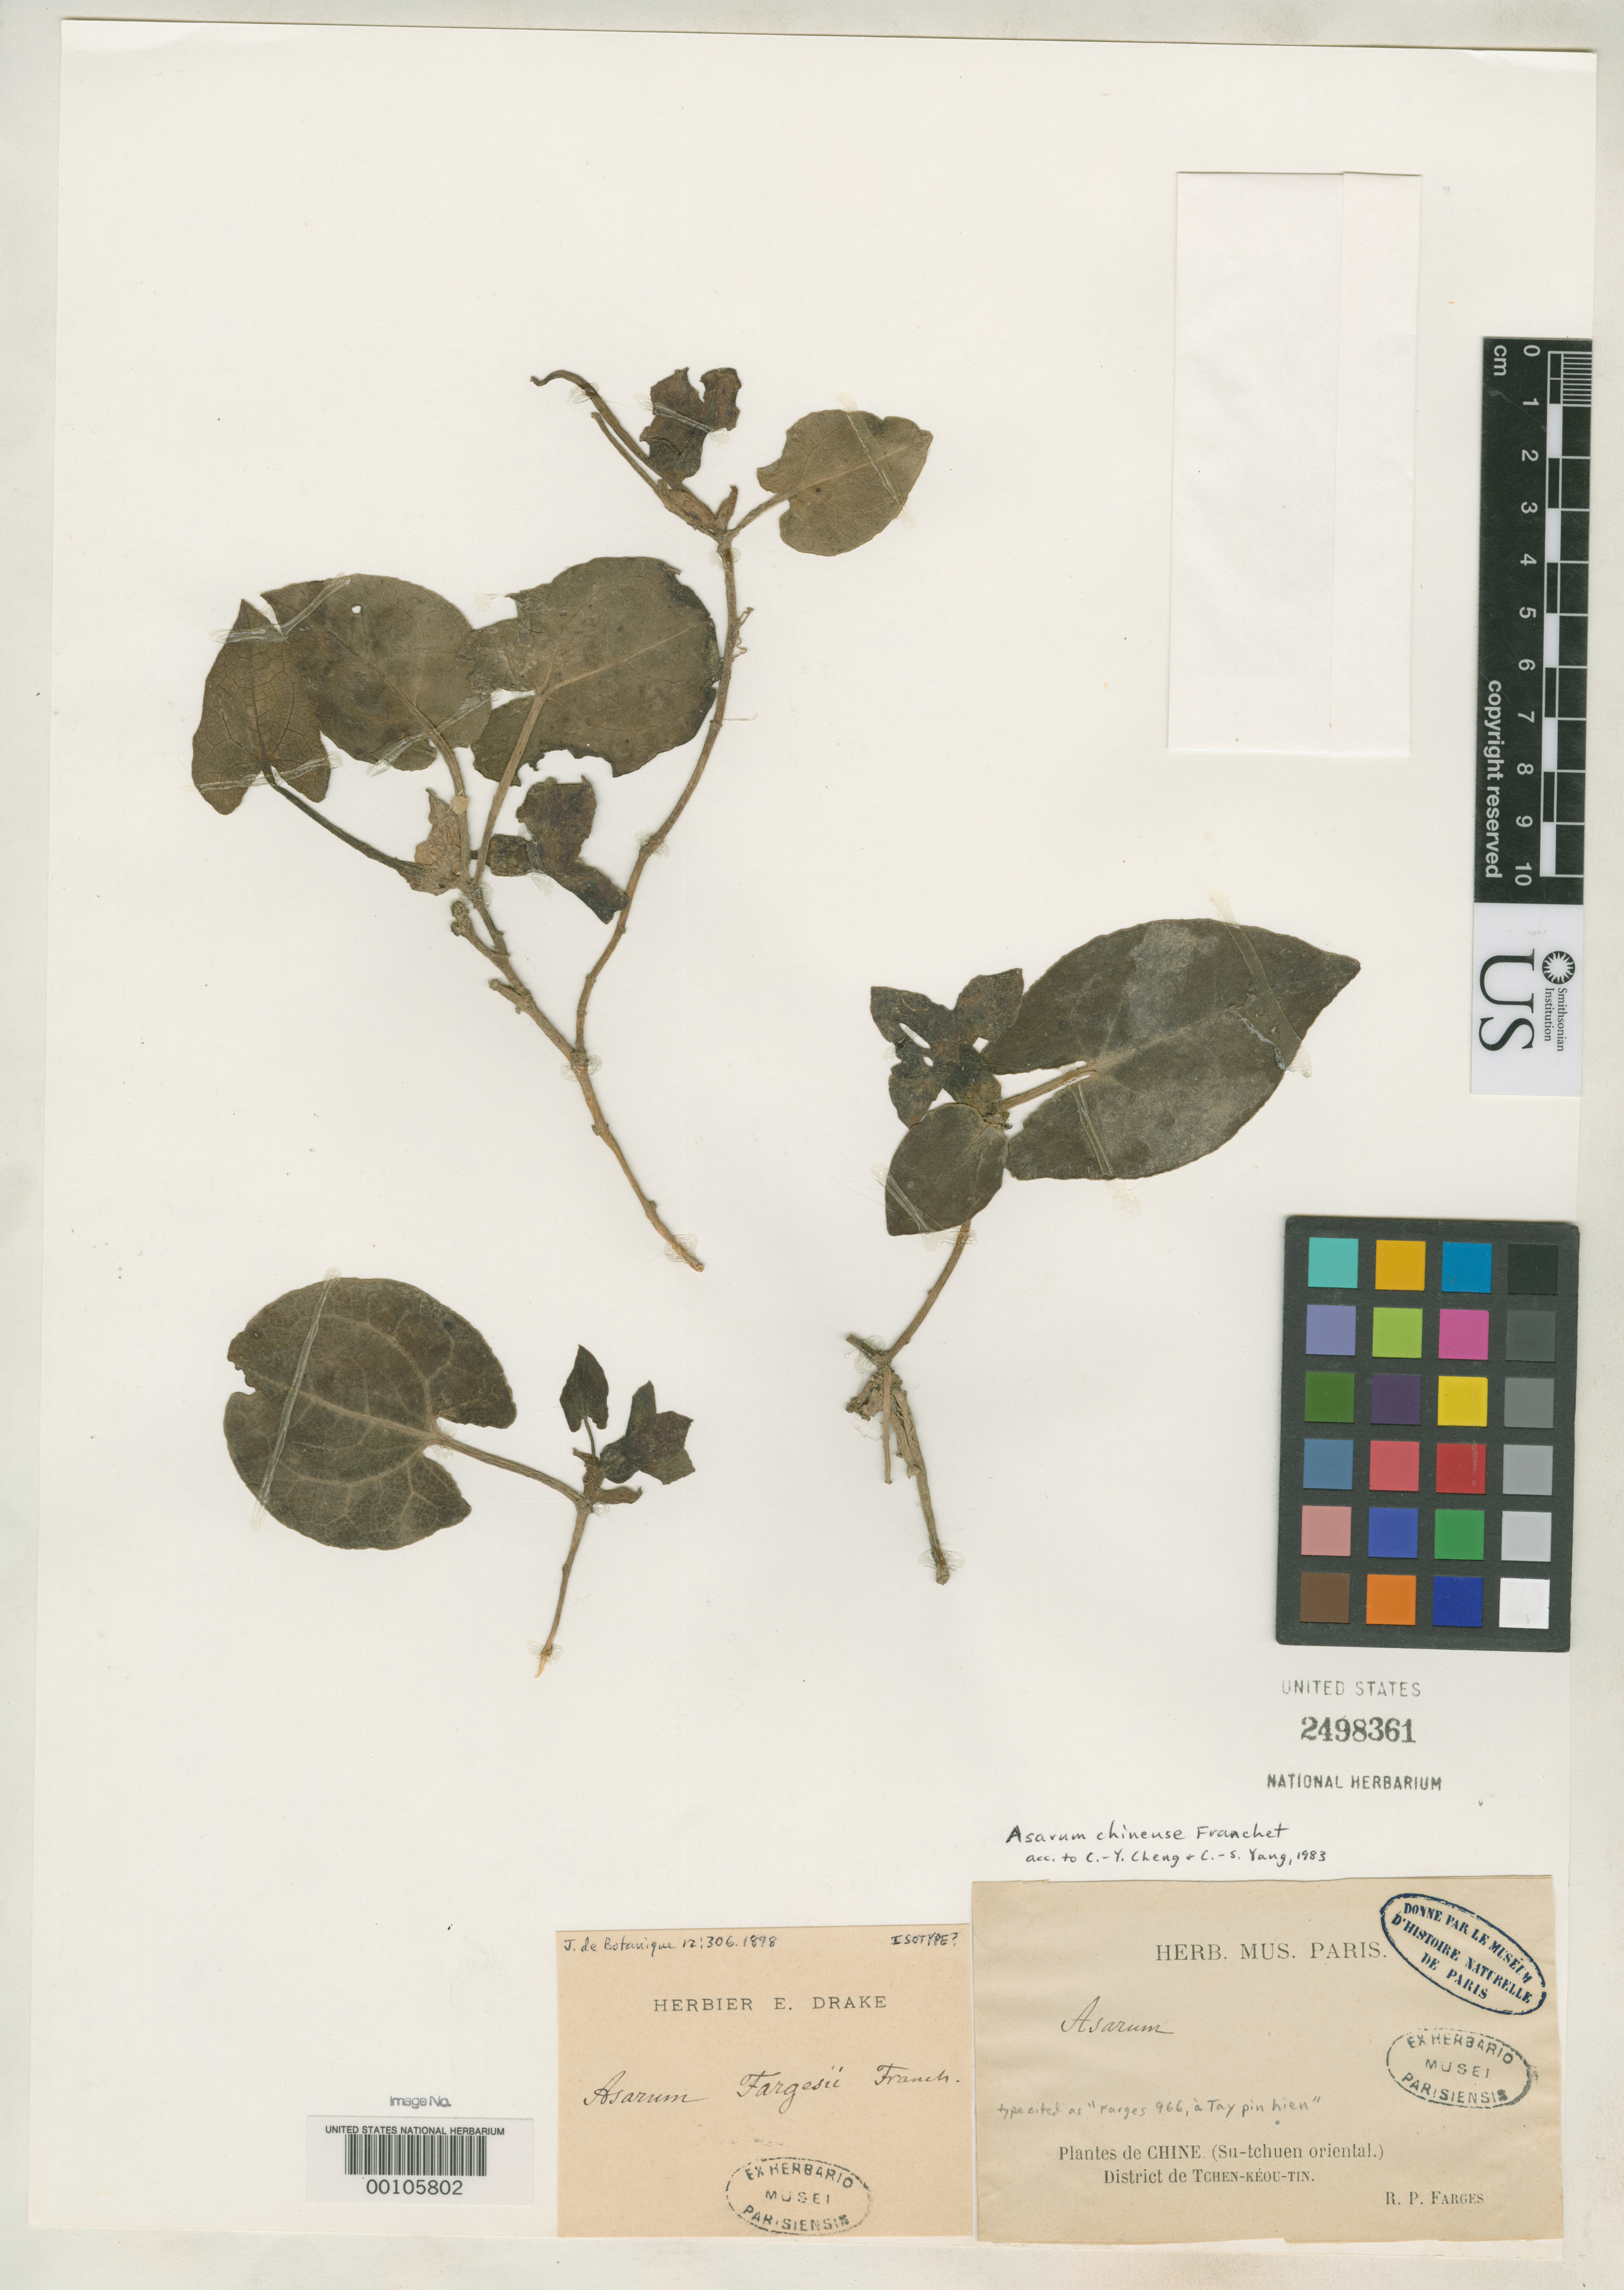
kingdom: Plantae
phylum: Tracheophyta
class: Magnoliopsida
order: Piperales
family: Aristolochiaceae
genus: Asarum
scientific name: Asarum fargesii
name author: Franch.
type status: Possible Isotype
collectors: P. G. Farges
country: China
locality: Tchen-keou-tin.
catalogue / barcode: US 2498361